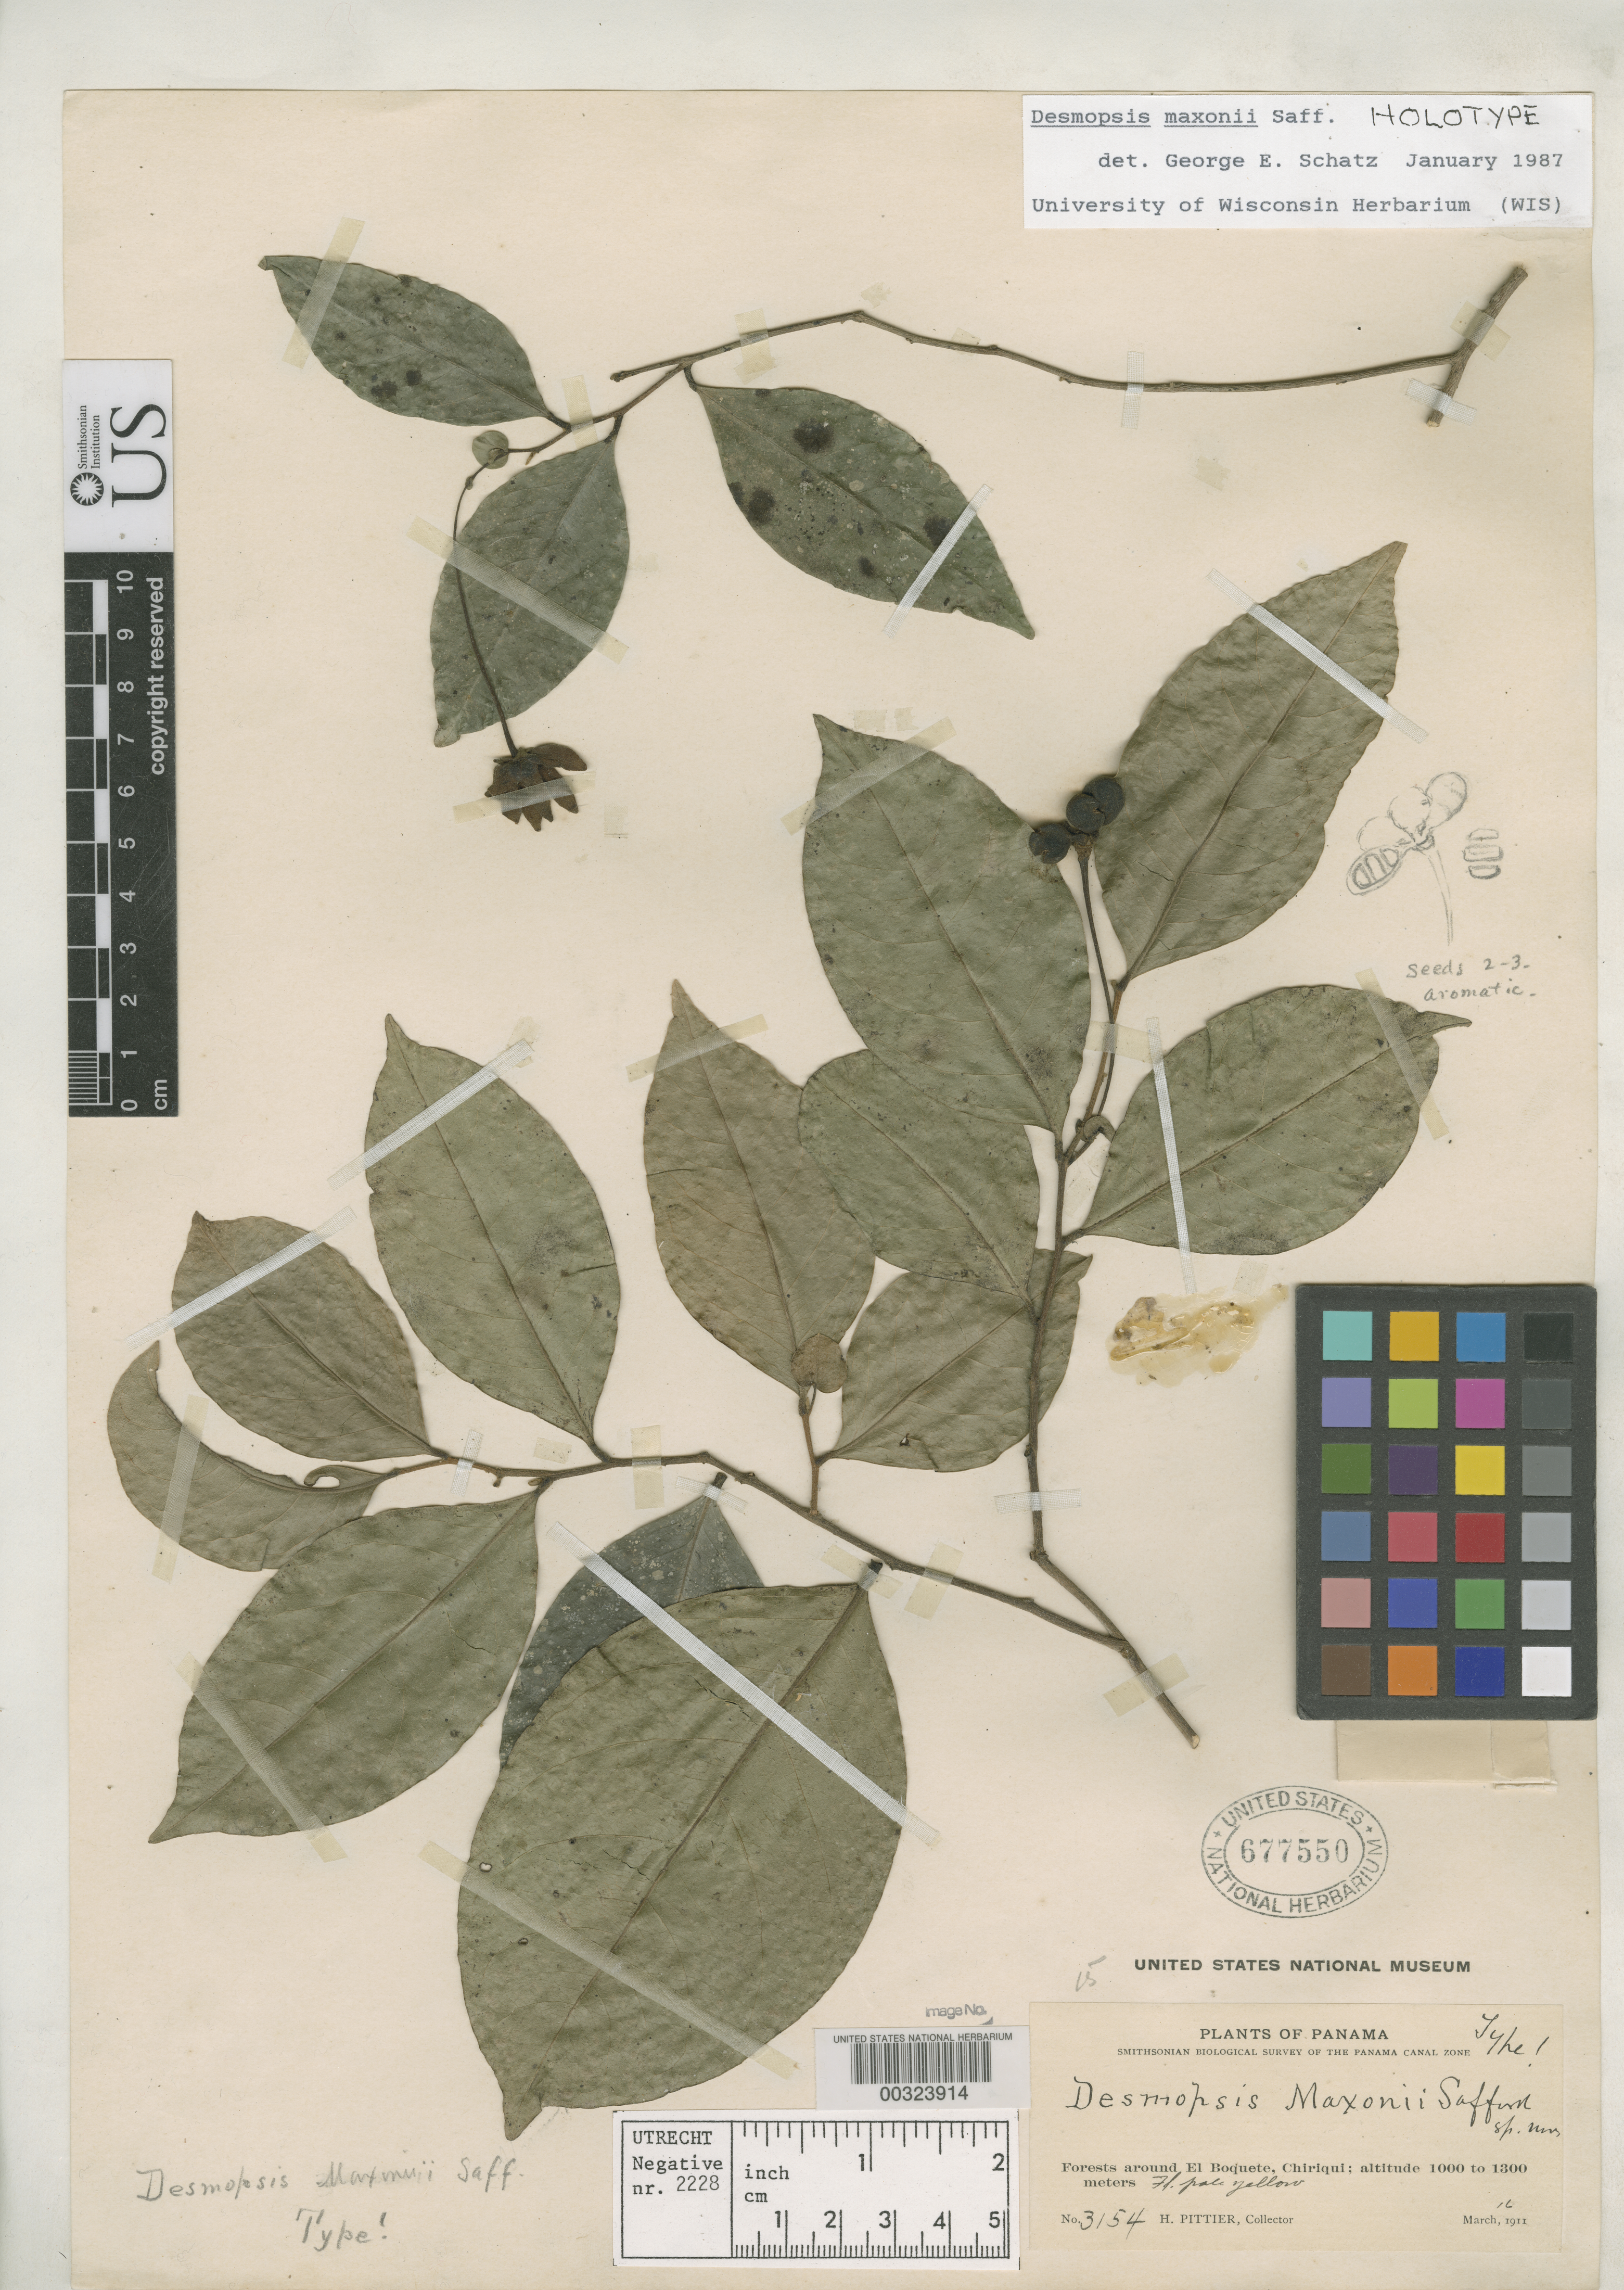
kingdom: Plantae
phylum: Tracheophyta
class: Magnoliopsida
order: Magnoliales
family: Annonaceae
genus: Desmopsis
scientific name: Desmopsis maxonii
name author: Saff.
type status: Holotype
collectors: H. F. Pittier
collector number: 3154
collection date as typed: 16 Mar 1911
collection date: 1911-03-16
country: Panama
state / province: Chiriquí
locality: Forests around El Boquete.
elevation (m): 1000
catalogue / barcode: US 677550